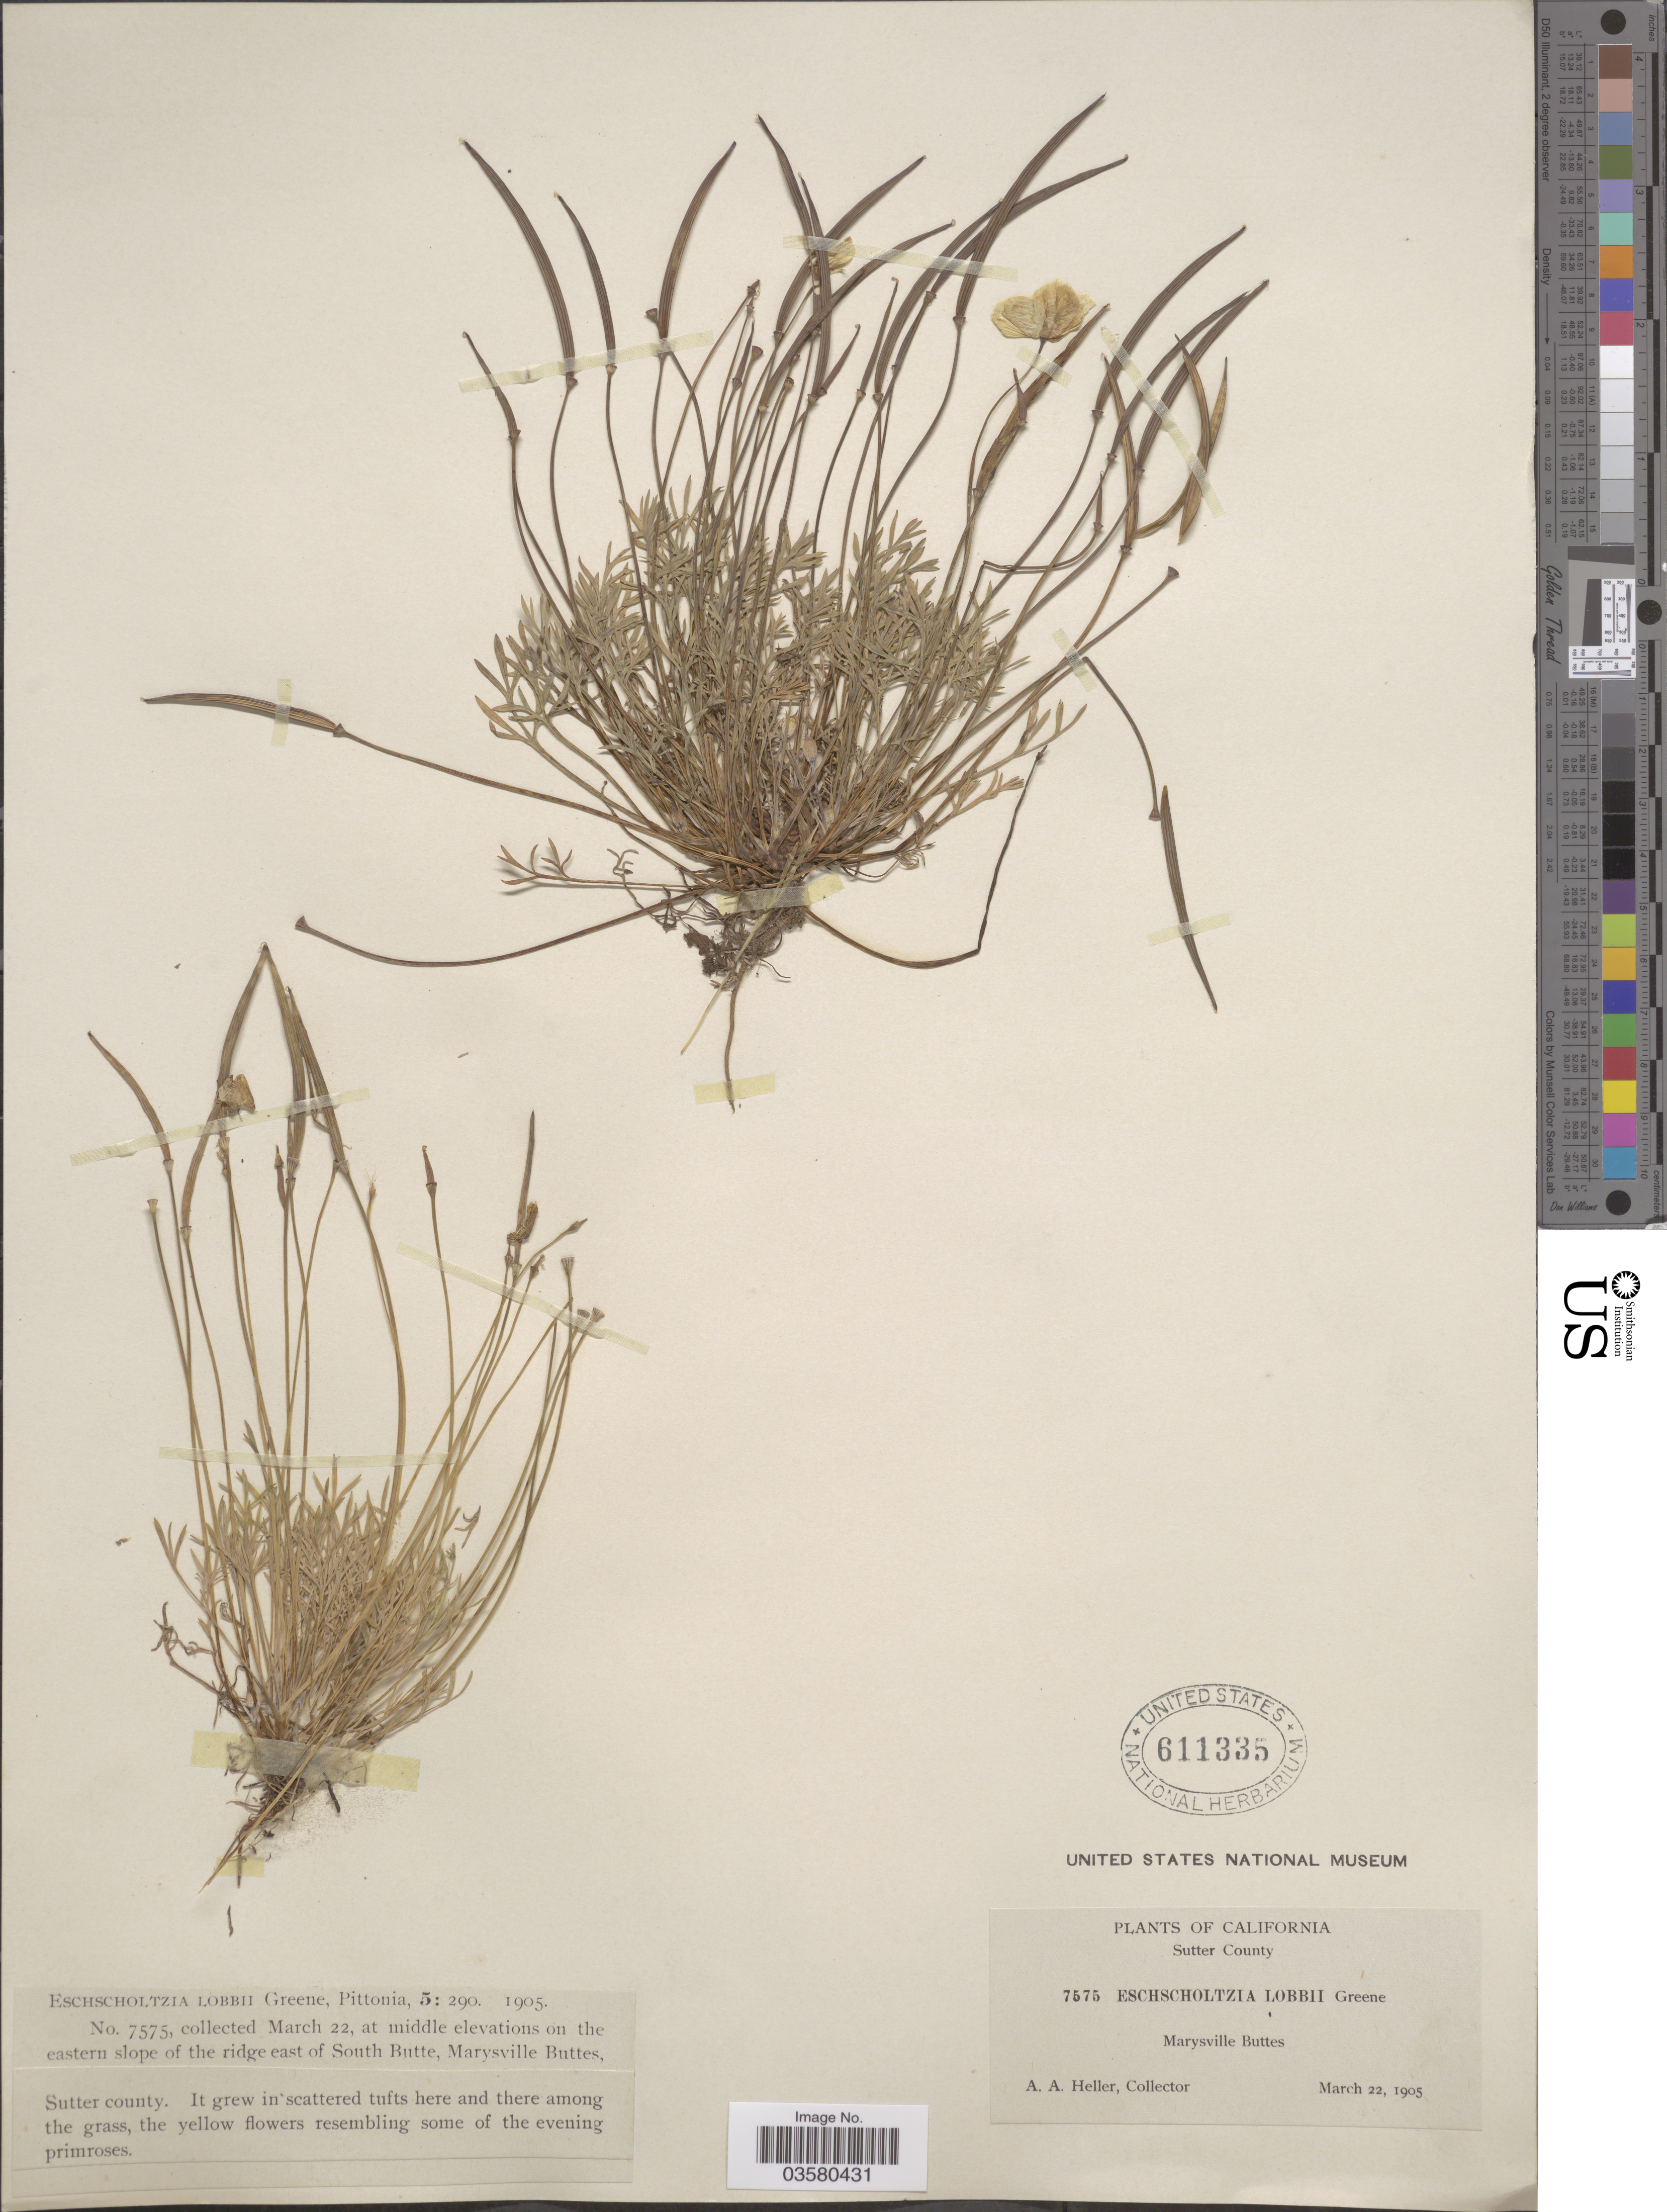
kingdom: Plantae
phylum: Tracheophyta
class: Magnoliopsida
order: Ranunculales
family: Papaveraceae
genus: Eschscholzia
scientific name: Eschscholzia lobbii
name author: Greene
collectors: A. A. Heller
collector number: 7575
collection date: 1905-03-22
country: United States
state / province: California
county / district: Sutter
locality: On the eastern slope of the ridge east of South Butte, Marysville Buttes, Sutter County.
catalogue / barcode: US 611335